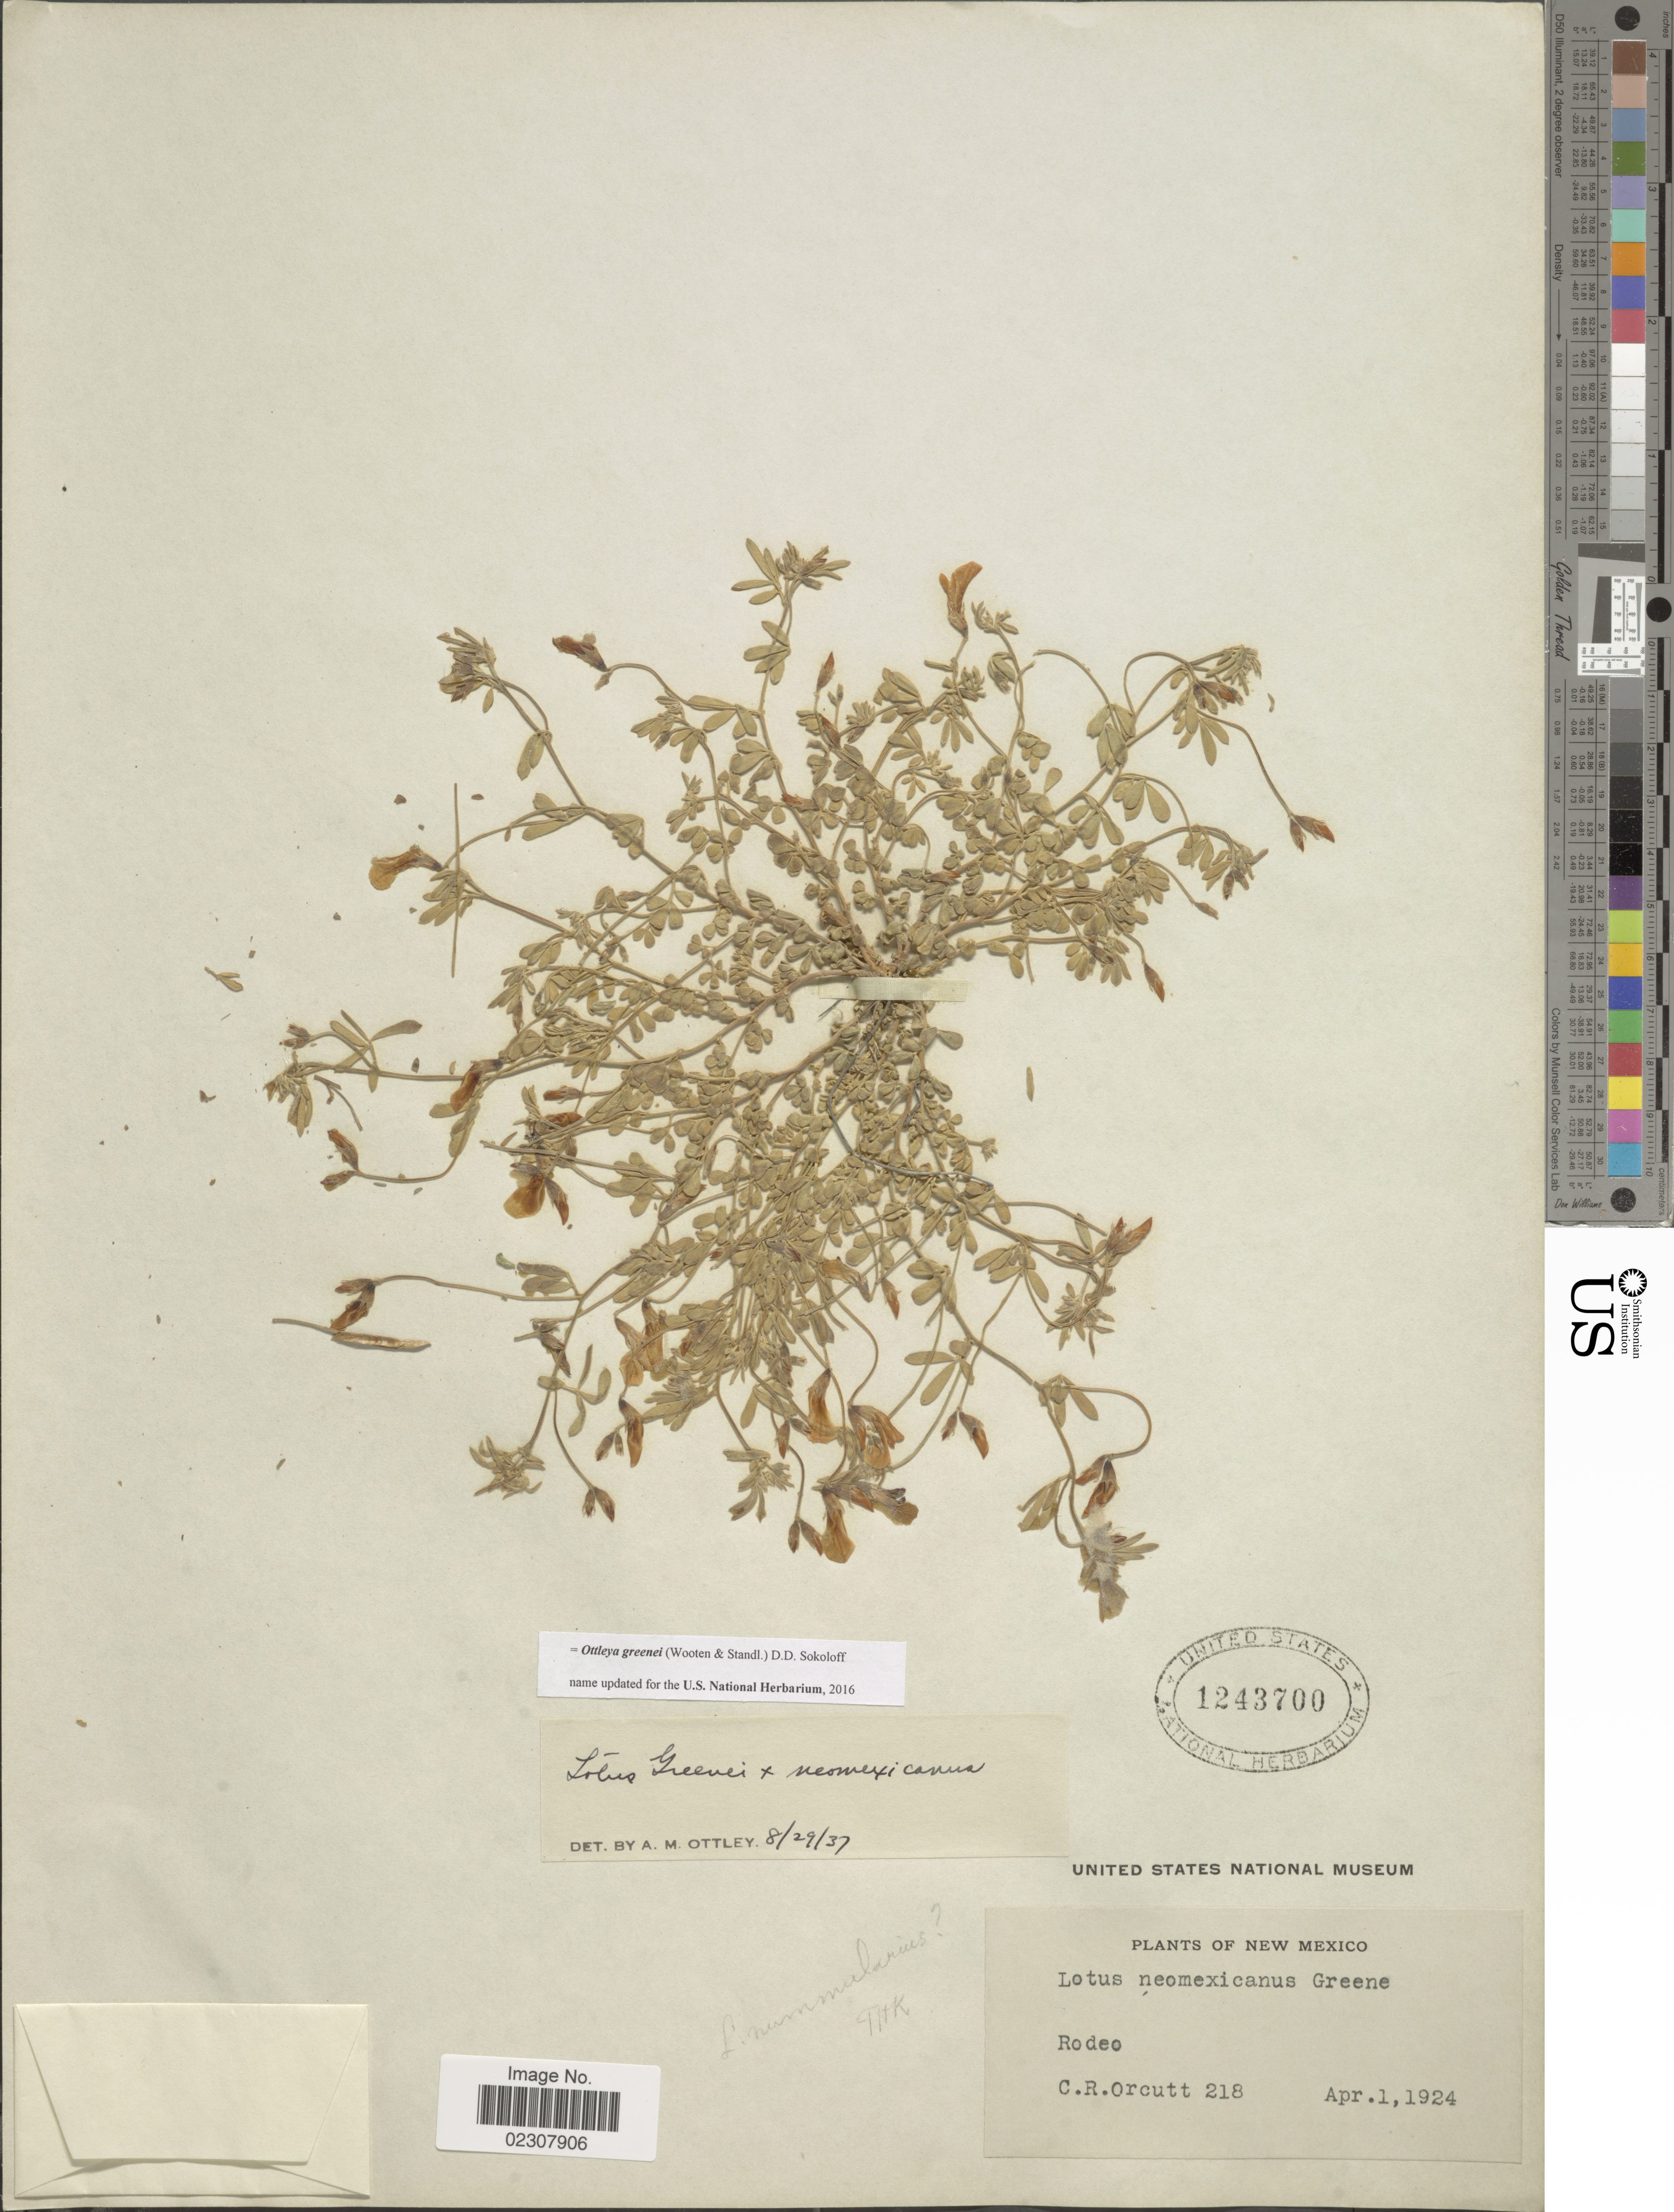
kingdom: Plantae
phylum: Tracheophyta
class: Magnoliopsida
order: Fabales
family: Fabaceae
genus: Ottleya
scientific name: Ottleya greenei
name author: (Wooten & Standl.) D.D. Sokoloff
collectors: C. R. Orcutt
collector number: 218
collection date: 1924-04-01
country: United States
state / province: New Mexico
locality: Rodeo.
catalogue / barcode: US 1243700